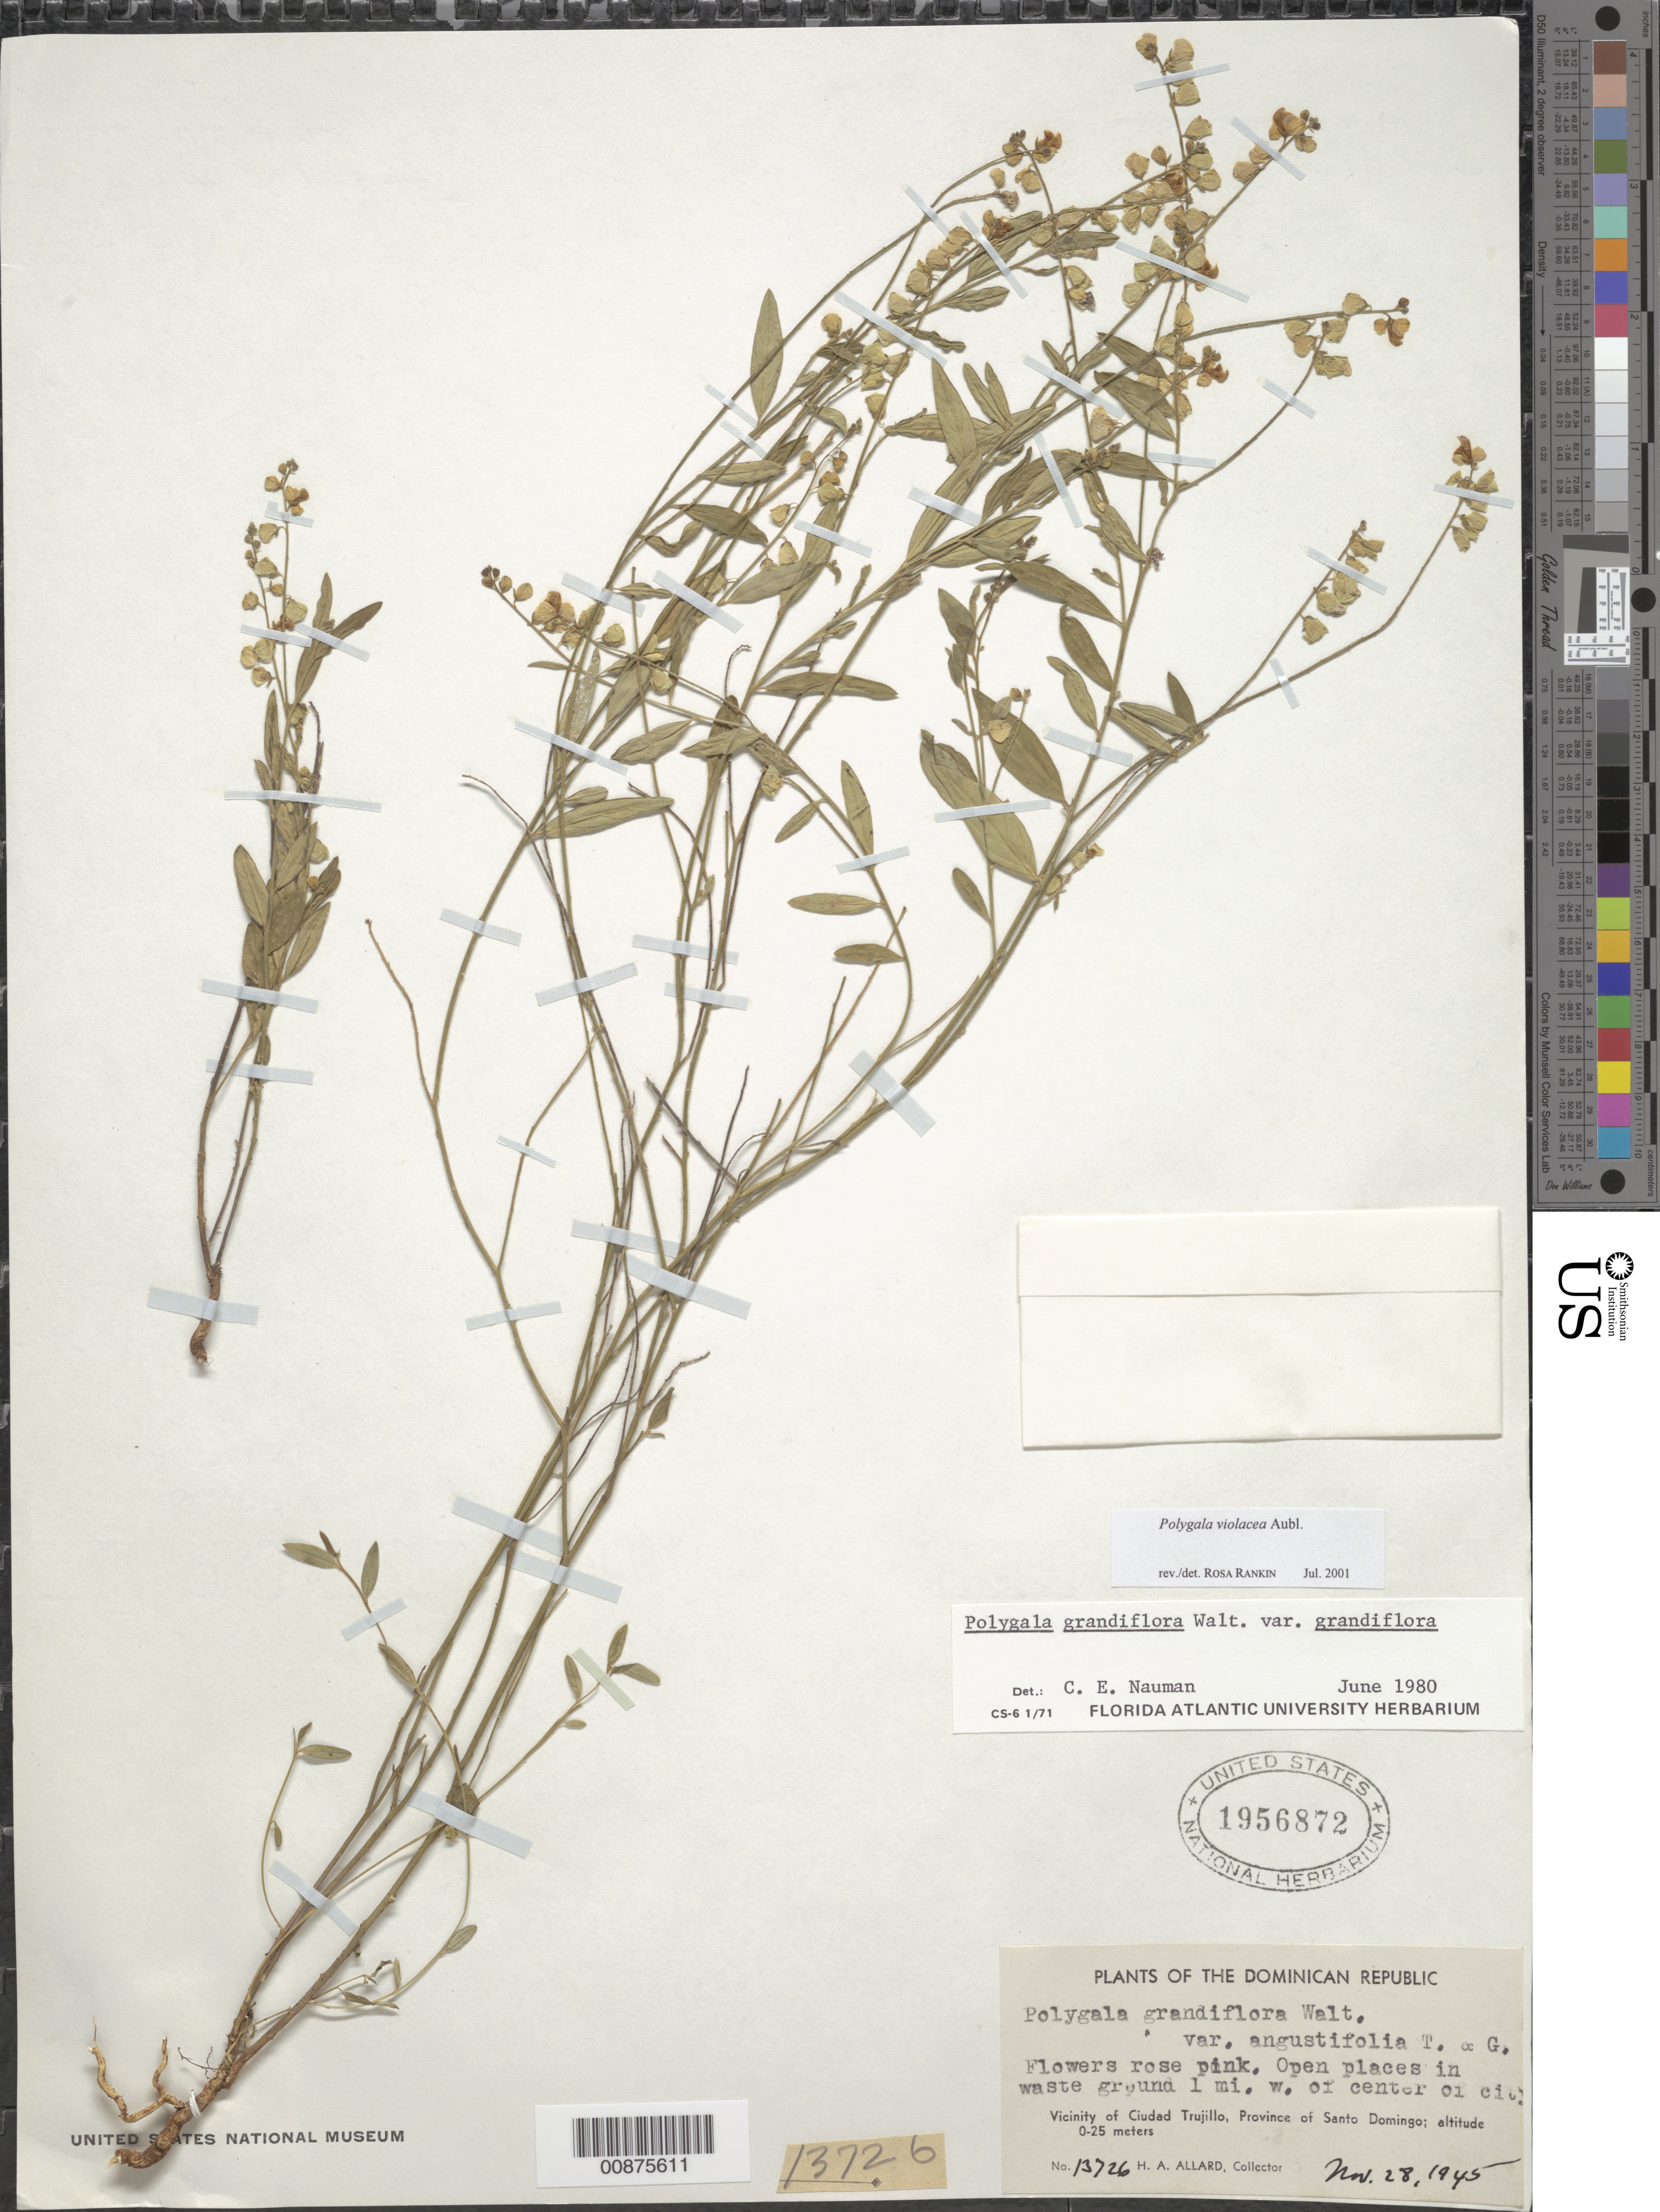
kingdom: Plantae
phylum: Tracheophyta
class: Magnoliopsida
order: Fabales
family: Polygalaceae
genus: Asemeia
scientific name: Asemeia violacea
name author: (Aubl.) J.F.B. Pastore & J.R. Abbott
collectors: H. A. Allard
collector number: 13726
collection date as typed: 28 Nov 1945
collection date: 1945-11-28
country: Dominican Republic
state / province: Distrito Nacional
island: Hispaniola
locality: Vicinity of Santo Domingo City, 1 mi. W of center of city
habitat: Open places in waste ground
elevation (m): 0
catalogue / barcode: US 1956872